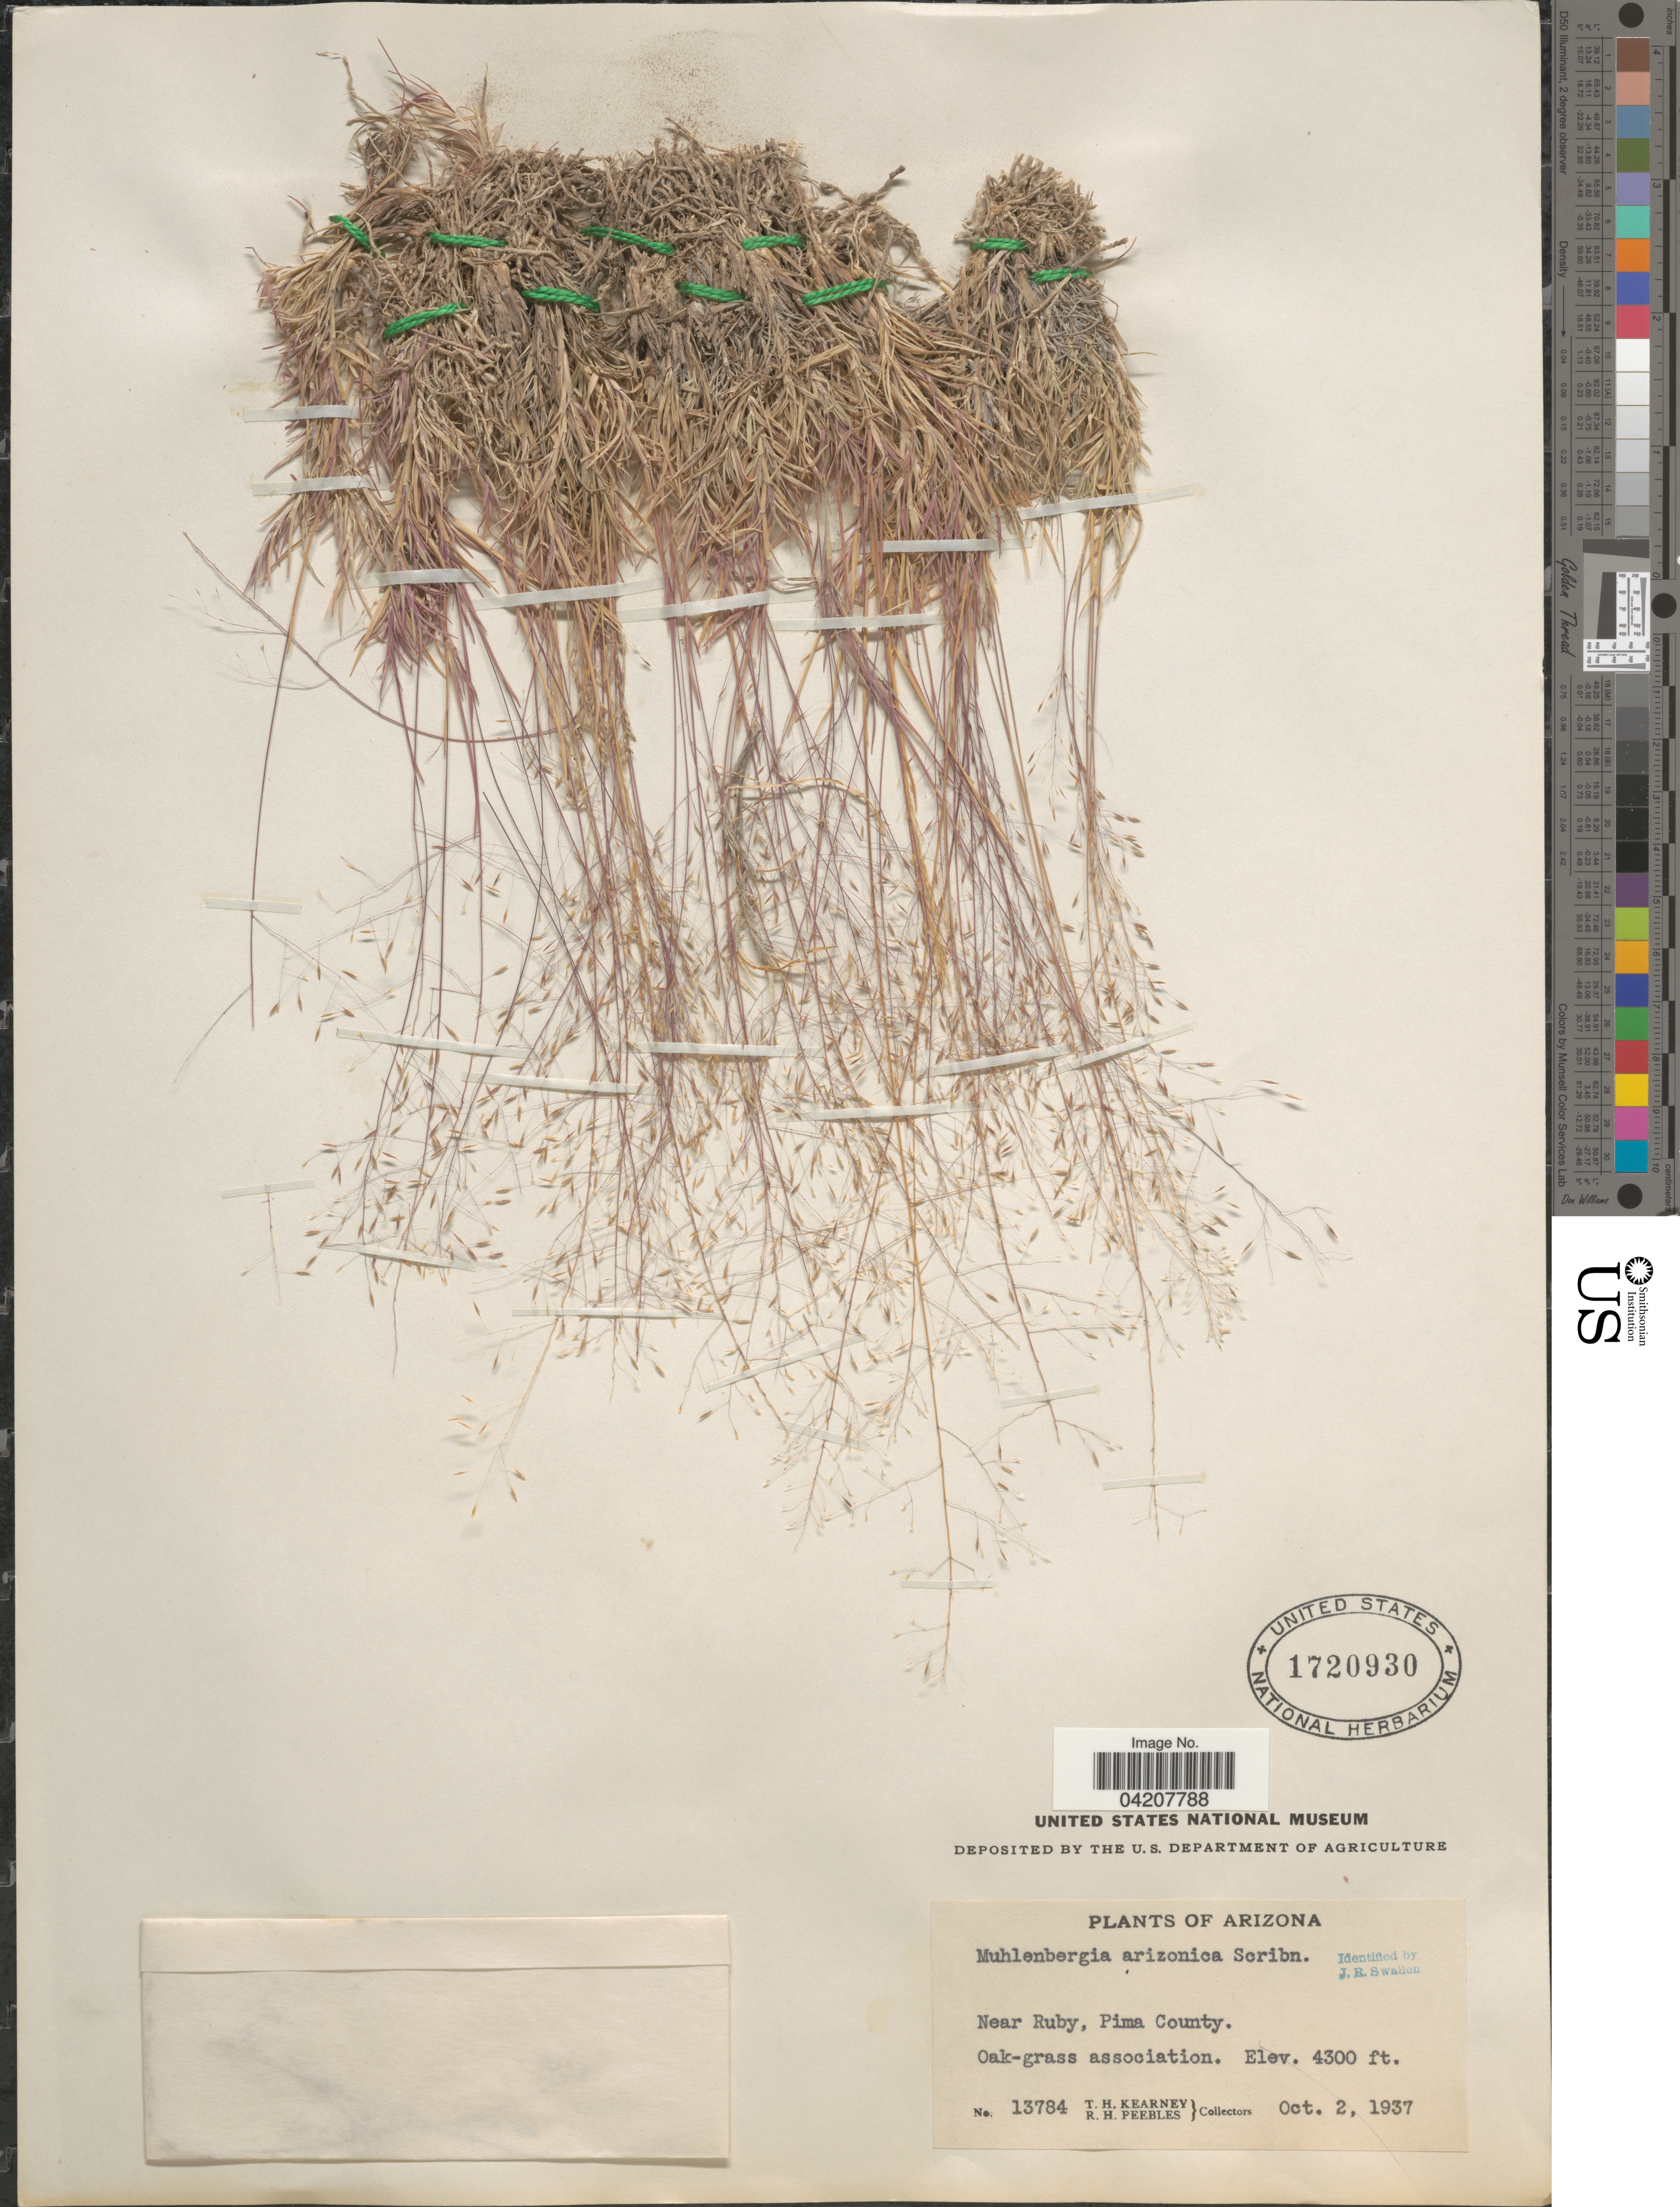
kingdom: Plantae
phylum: Tracheophyta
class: Liliopsida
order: Poales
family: Poaceae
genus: Muhlenbergia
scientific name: Muhlenbergia arizonica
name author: Scribn.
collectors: T. H. Kearney & R. H. Peebles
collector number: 13784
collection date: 1937-10-02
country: United States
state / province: Arizona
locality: Near Ruby, Pima County.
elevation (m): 1311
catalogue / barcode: US 1720930